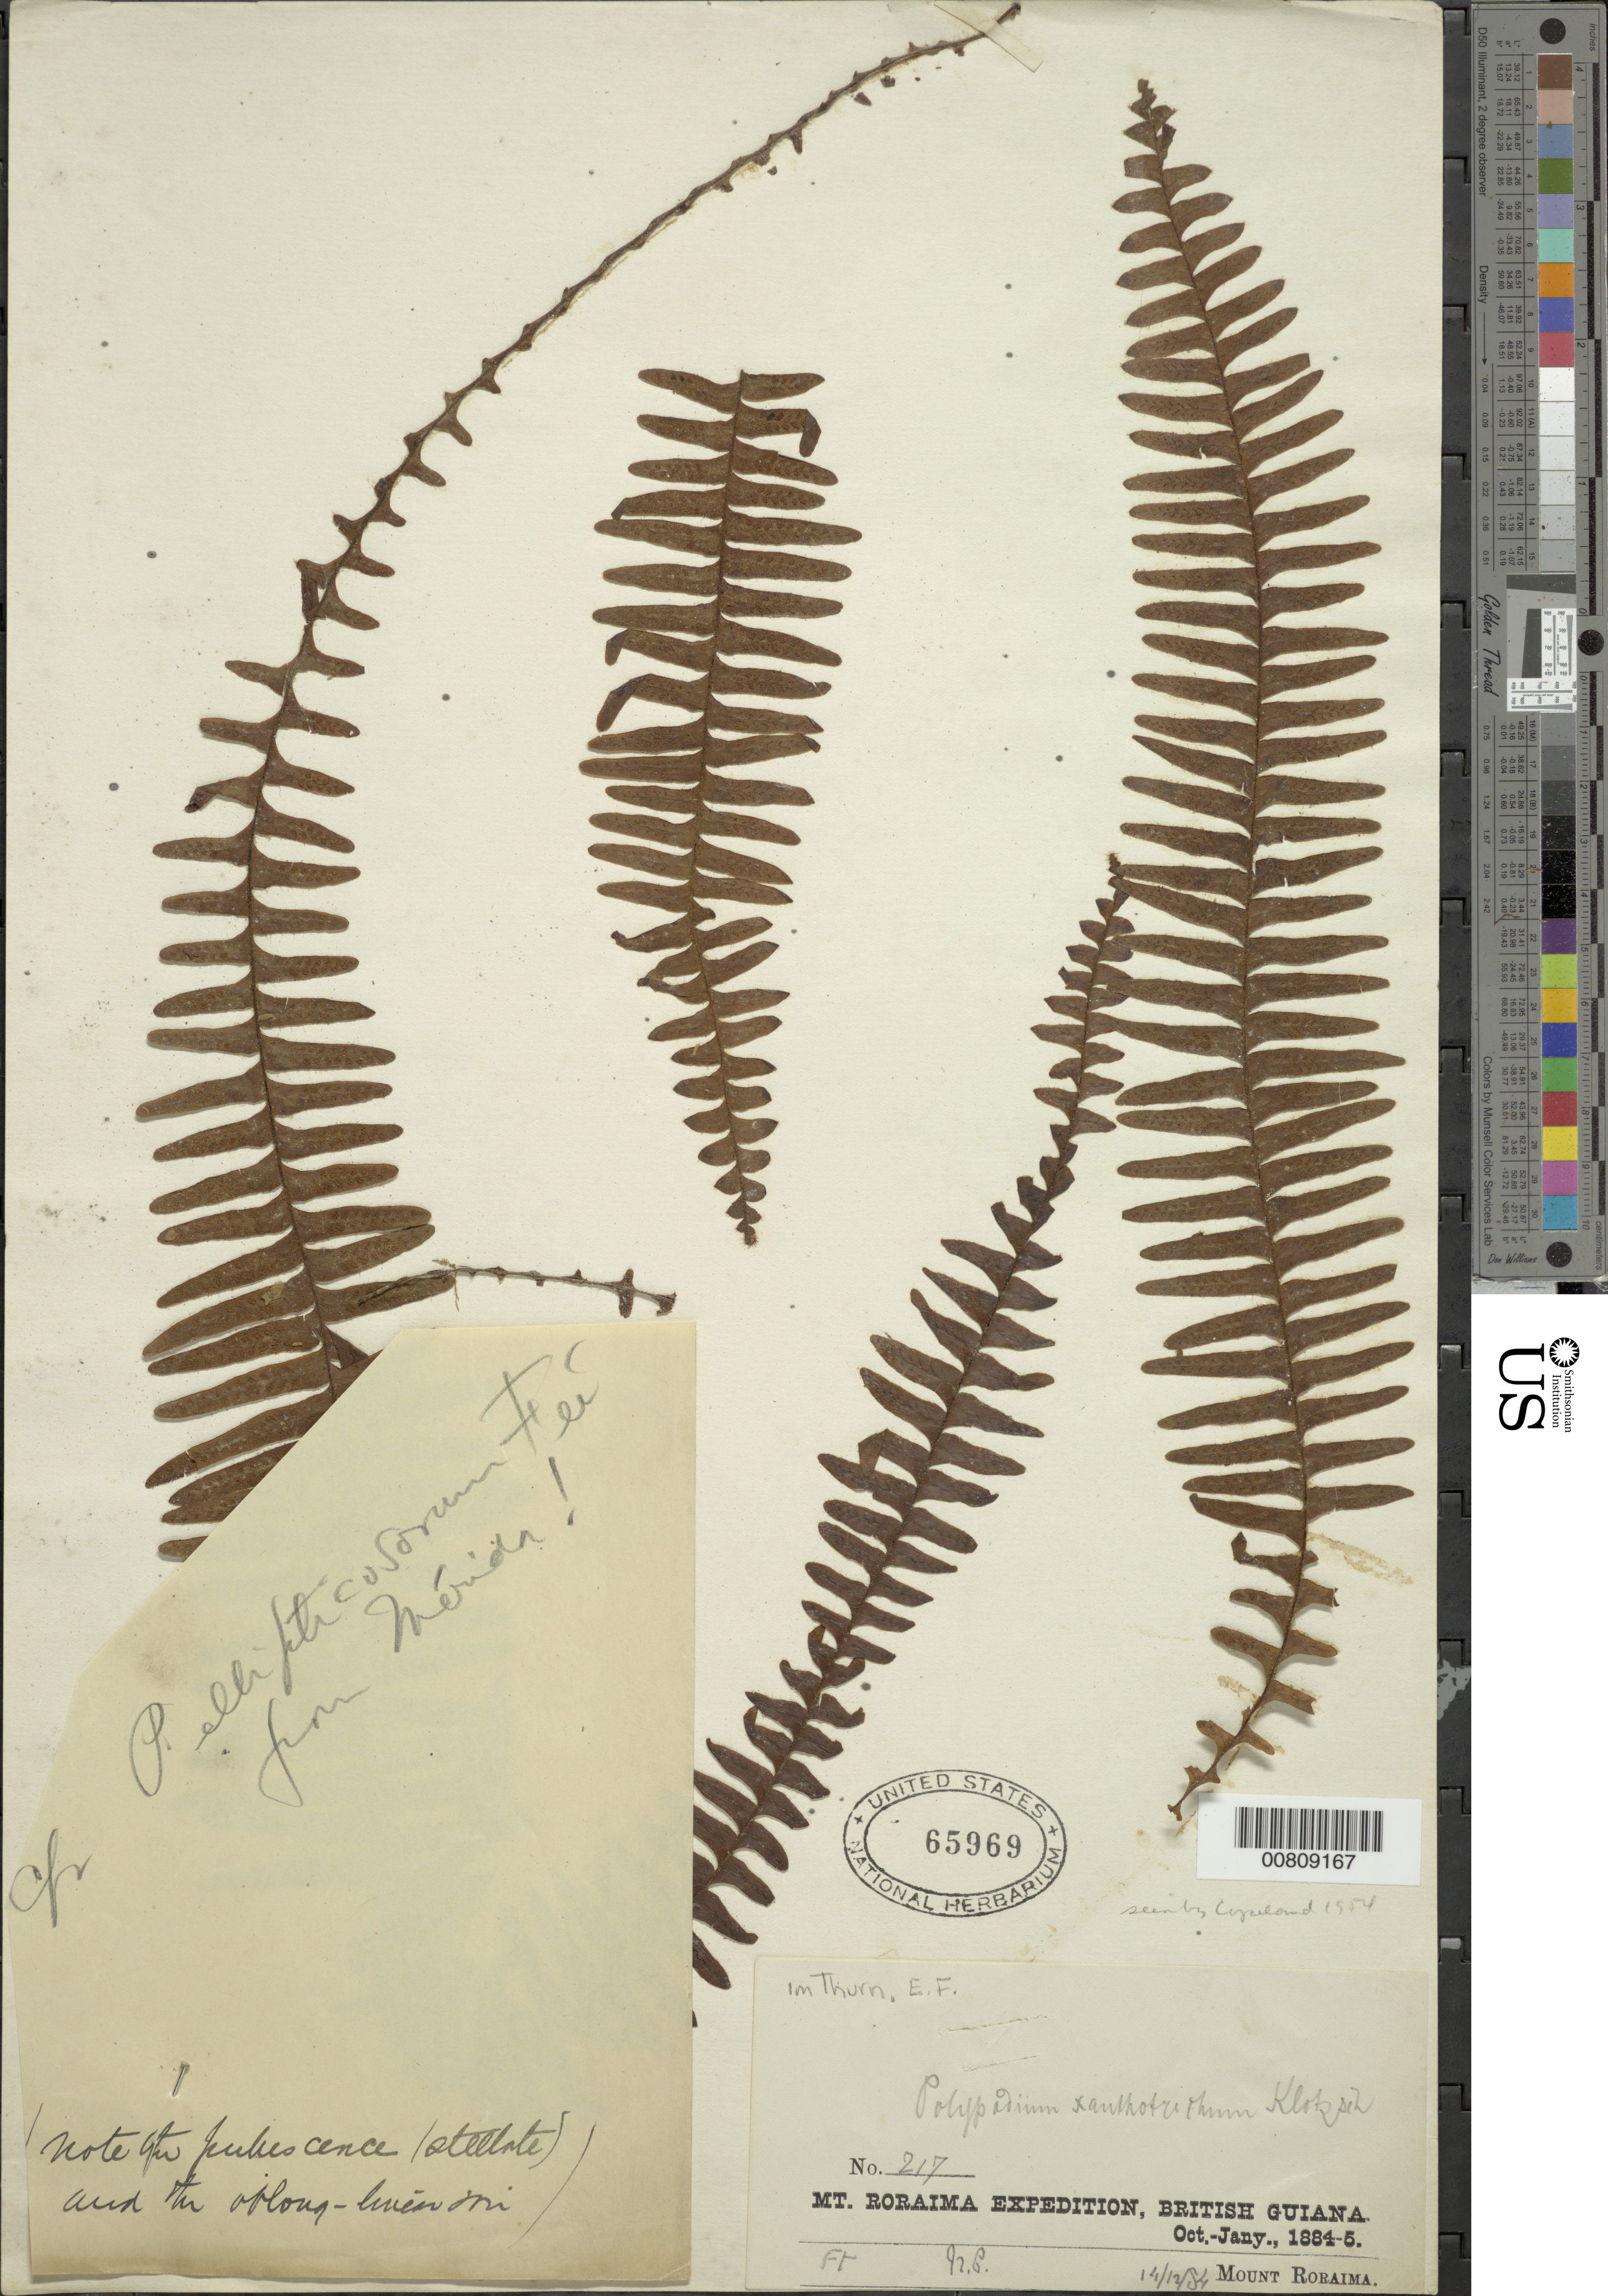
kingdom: Plantae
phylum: Tracheophyta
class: Polypodiopsida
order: Polypodiales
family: Polypodiaceae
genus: Alansmia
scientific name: Alansmia xanthotrichia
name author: (Klotzsch) Moguel & M. Kessler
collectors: E. F. im Thurn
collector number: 217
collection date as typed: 14 December 1884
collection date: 1884-12-14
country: Guyana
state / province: Cuyuni-Mazaruni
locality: Mt. Roraima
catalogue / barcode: US 65969